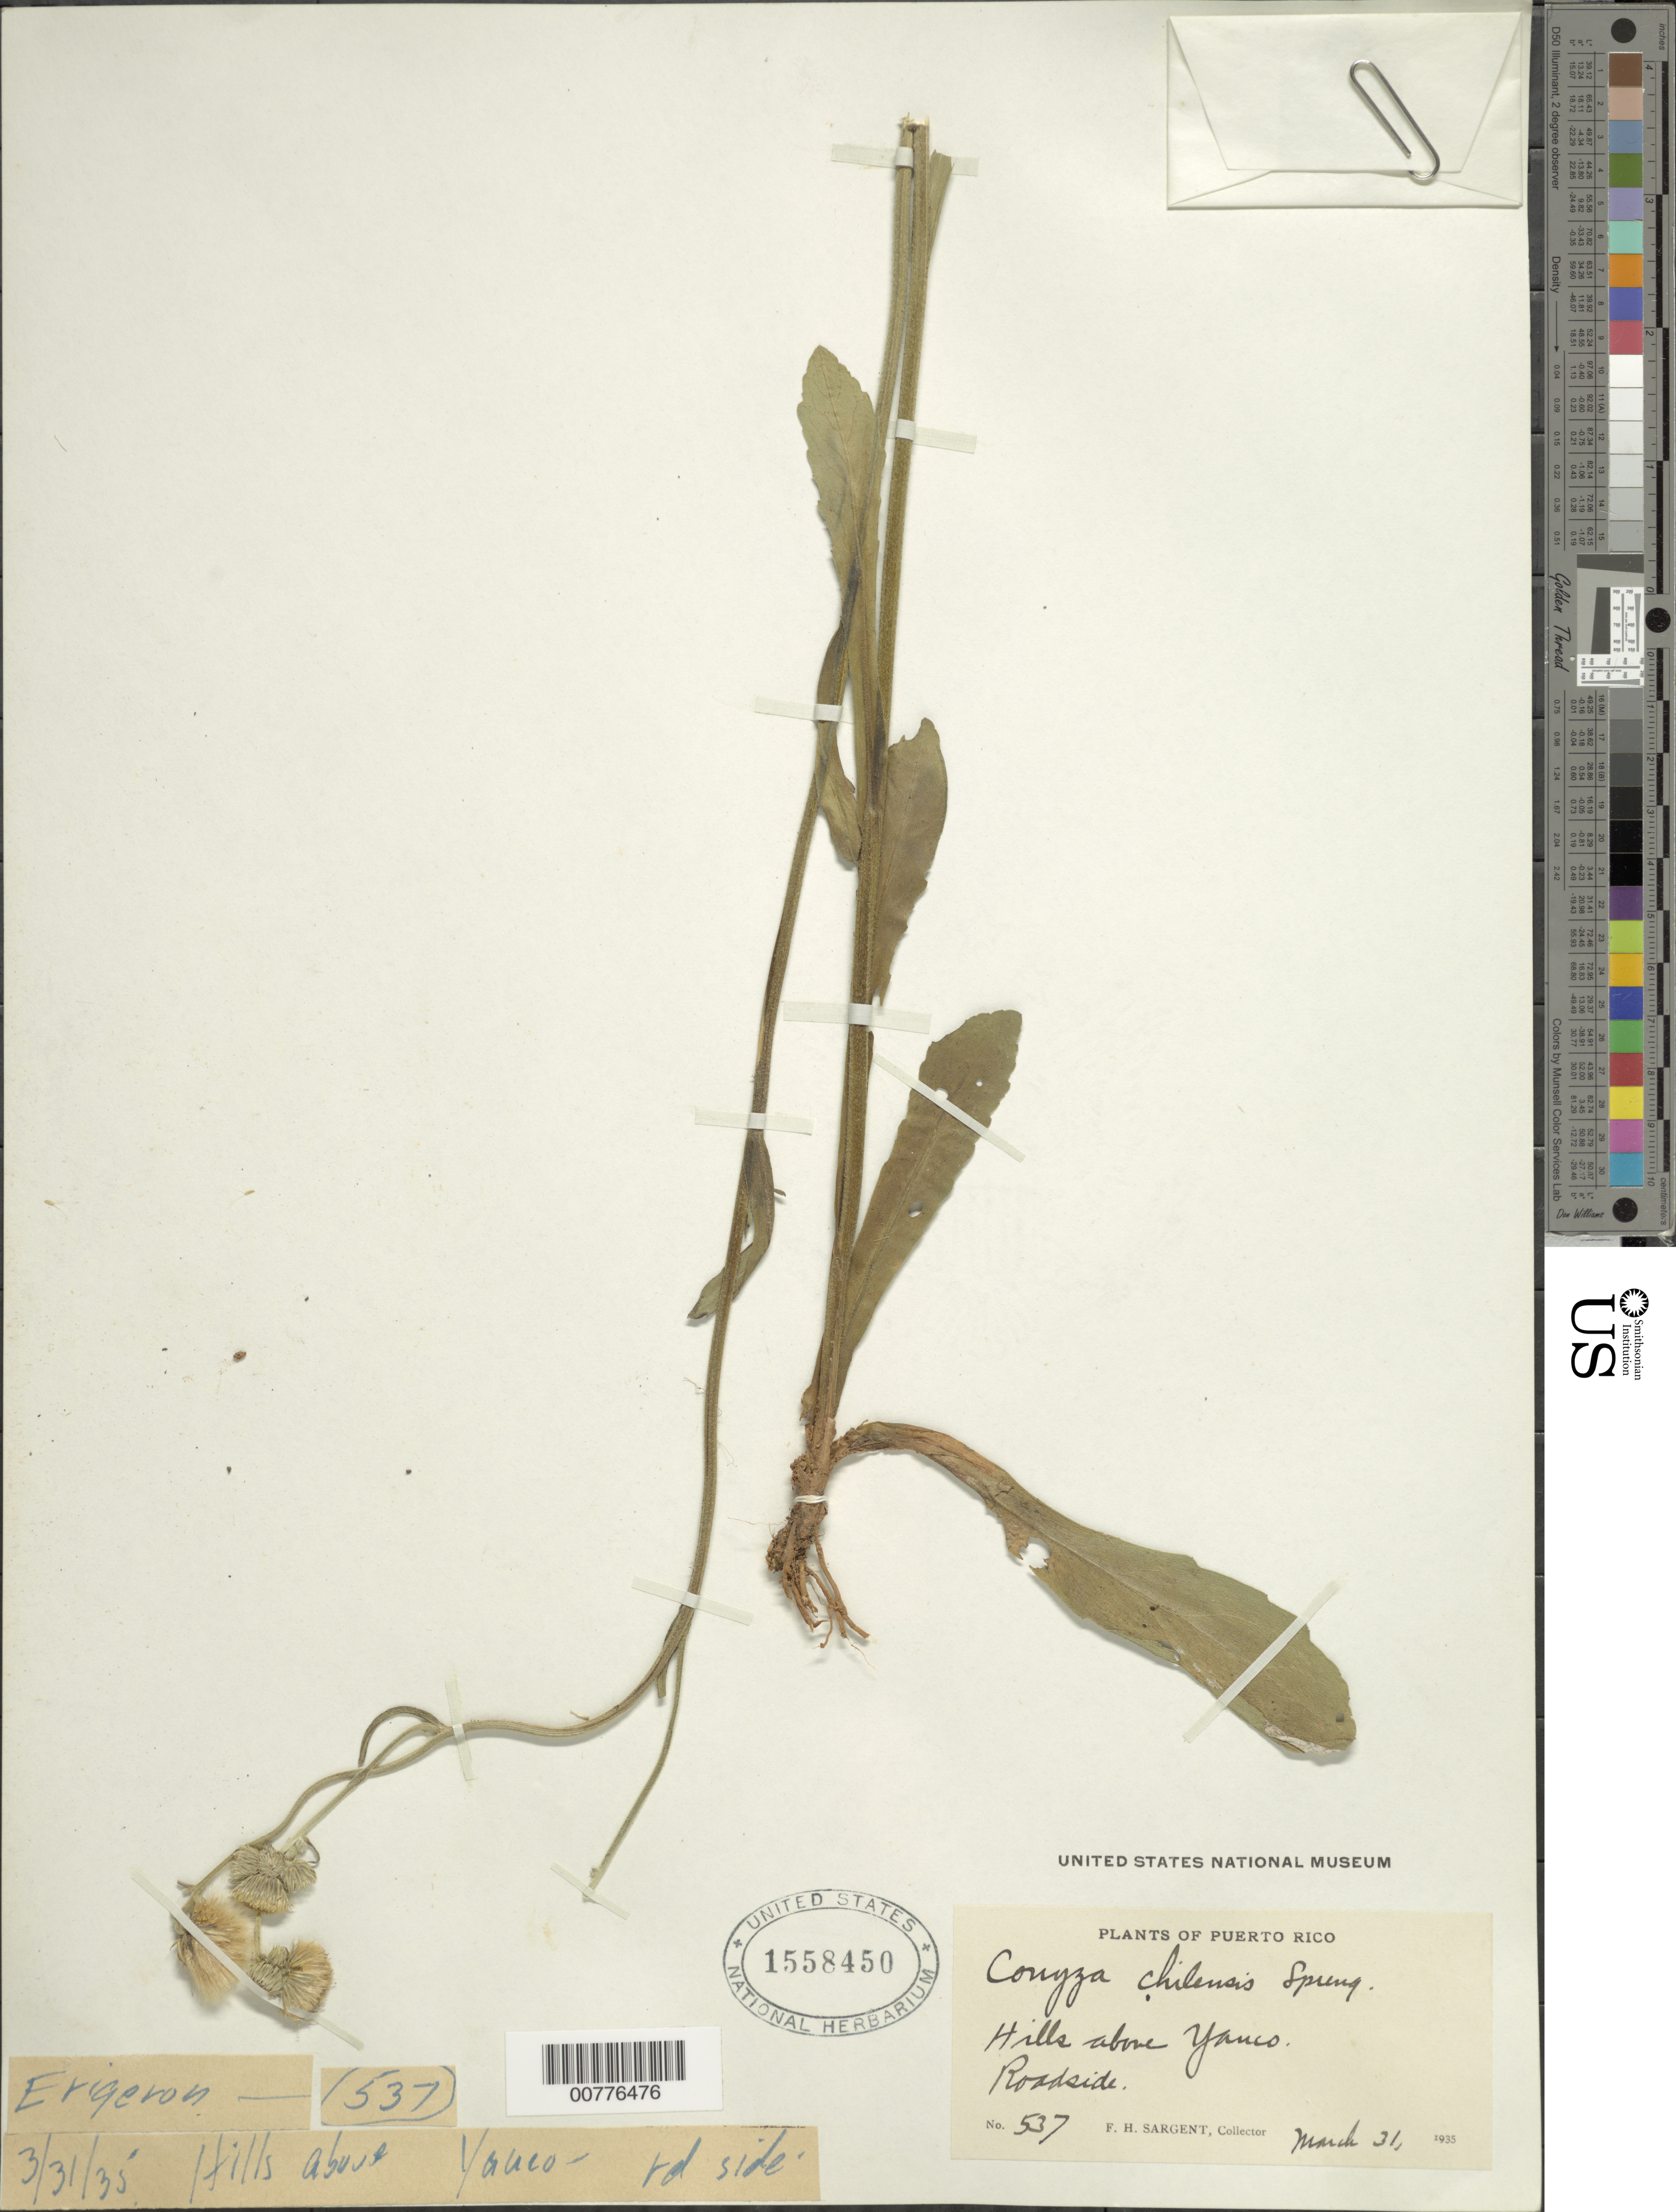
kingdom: Plantae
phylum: Tracheophyta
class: Magnoliopsida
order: Asterales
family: Asteraceae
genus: Conyza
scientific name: Conyza primulaefolia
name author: (Lam.) Cuatrec. & Lourteig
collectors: F. H. Sargent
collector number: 537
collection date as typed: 31 Mar 1935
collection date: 1935-03-31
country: Puerto Rico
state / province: Yauco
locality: Hills above Yauco. Roadside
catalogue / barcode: US 1558450